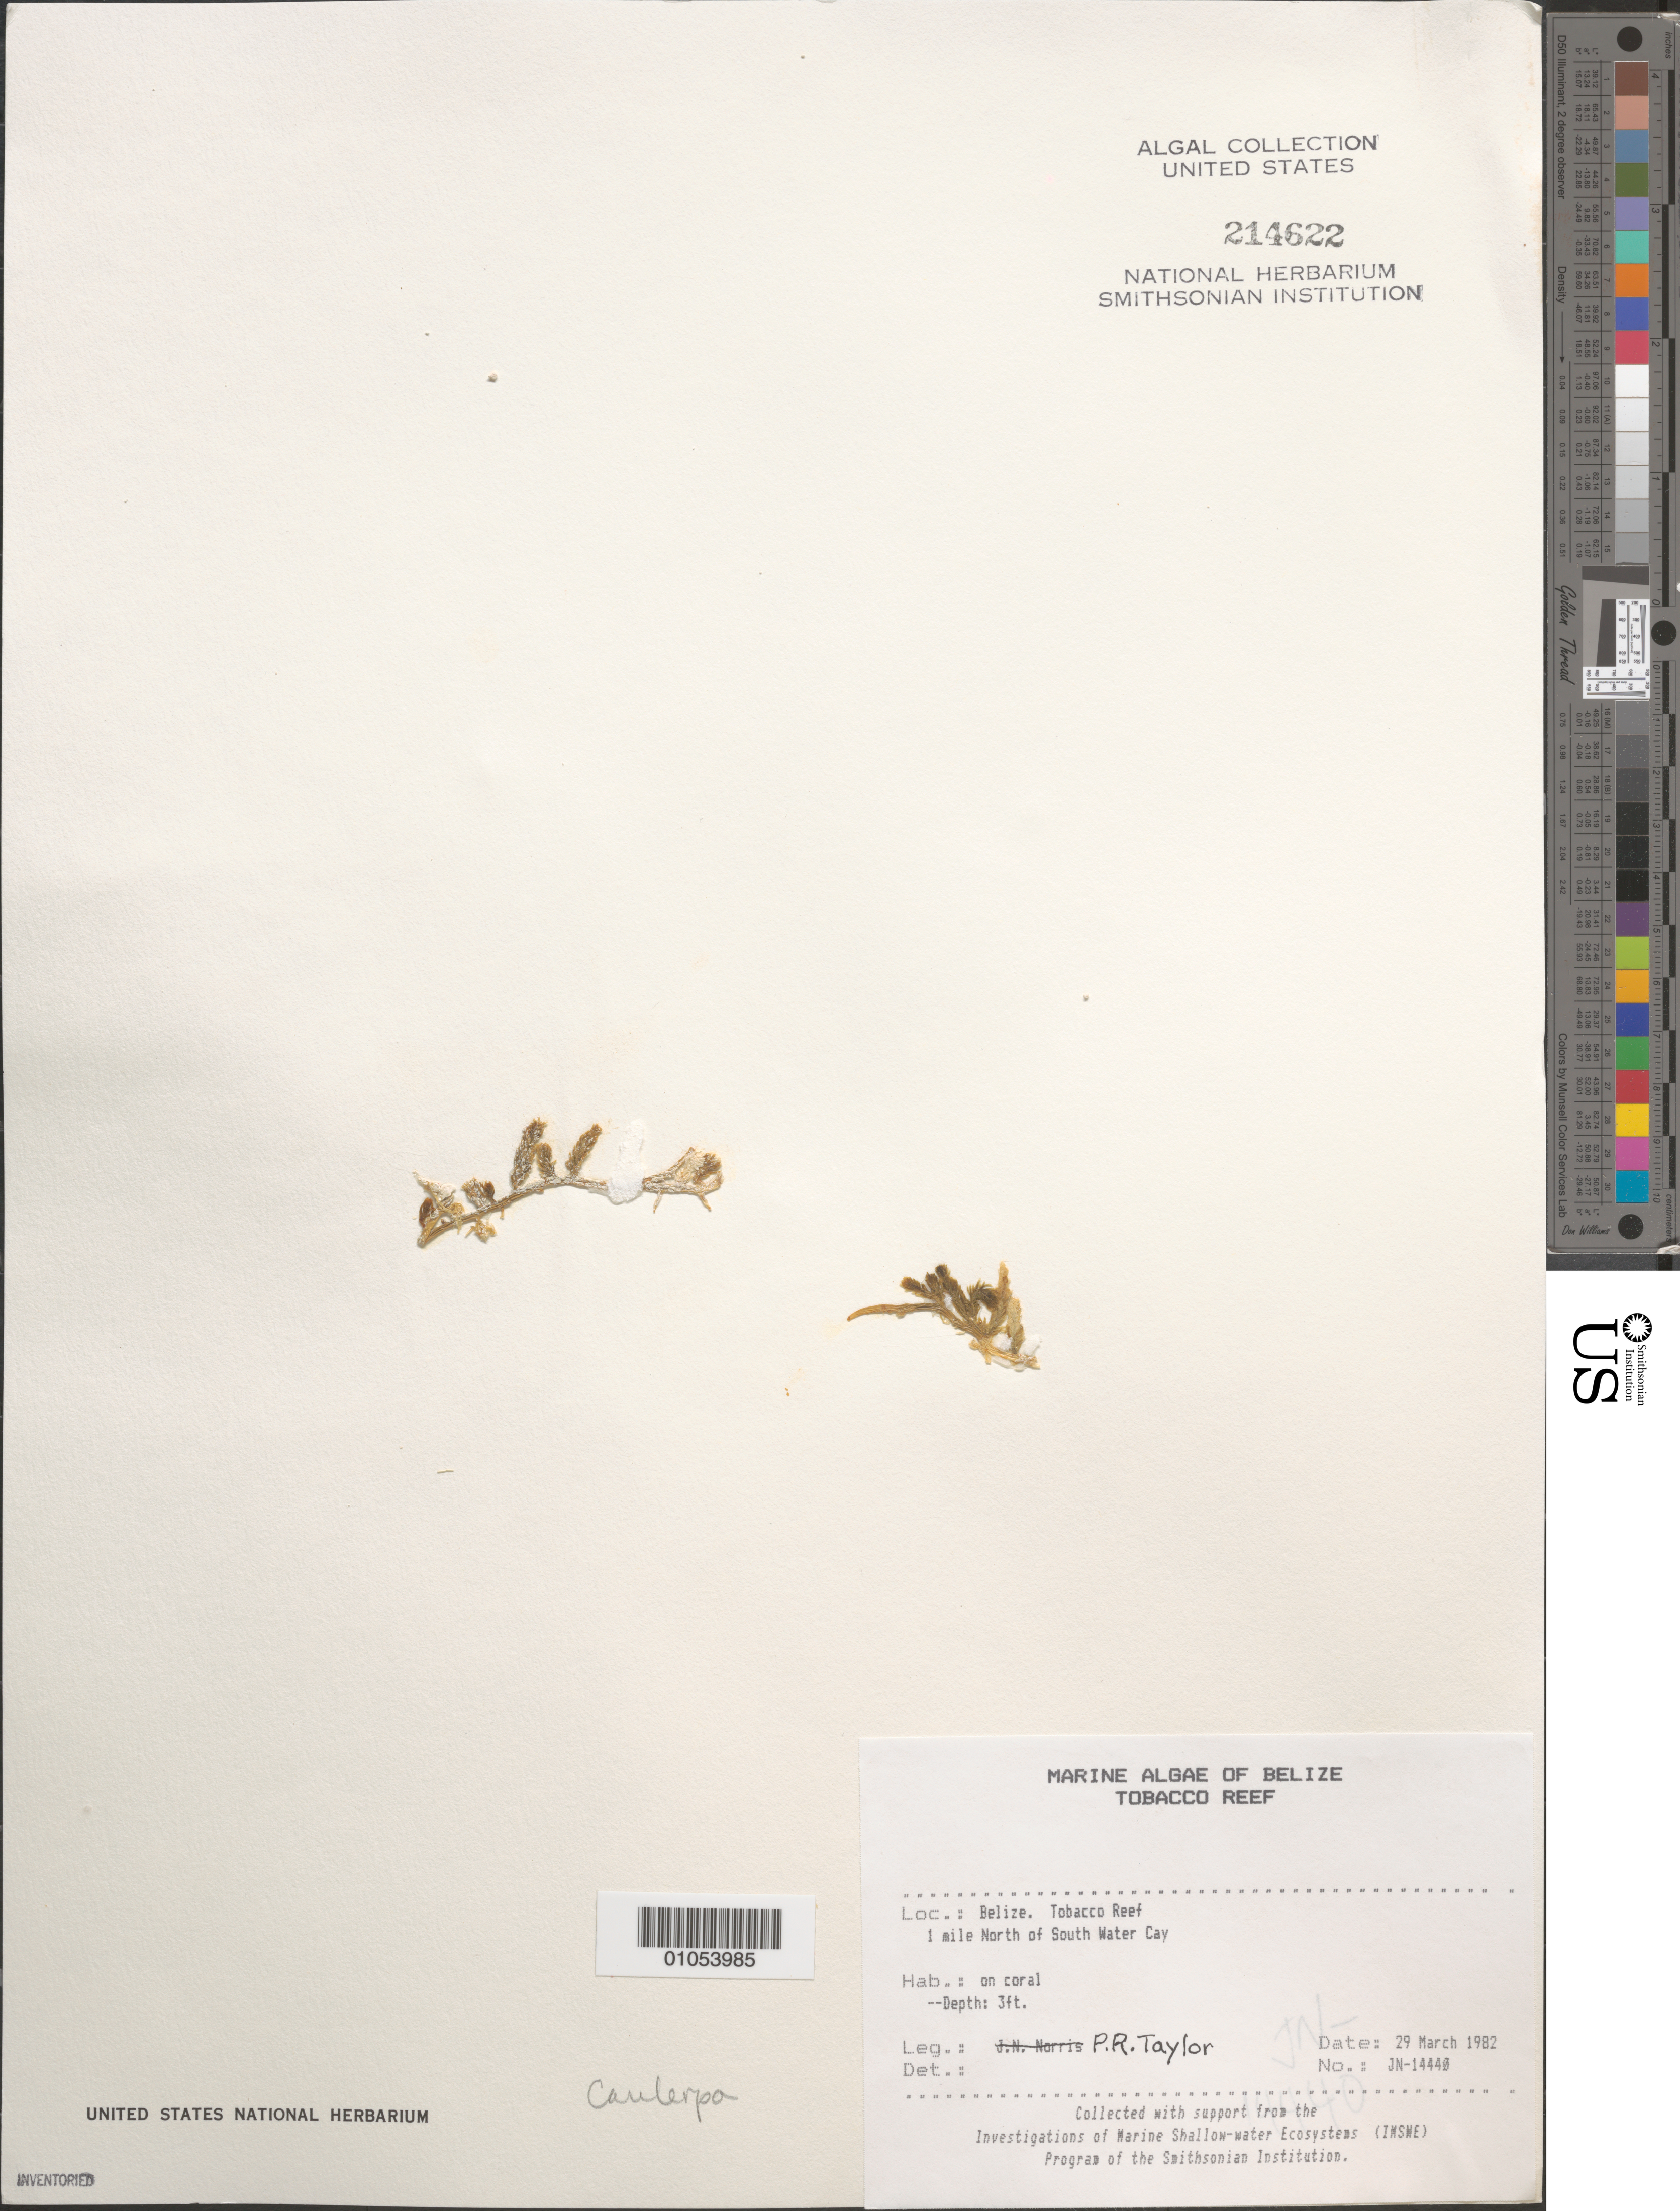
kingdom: Plantae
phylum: Chlorophyta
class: Ulvophyceae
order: Bryopsidales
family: Caulerpaceae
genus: Caulerpa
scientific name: Caulerpa sp.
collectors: P. R. Taylor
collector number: JN-14440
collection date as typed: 29 Mar 1982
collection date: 1982-03-29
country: Belize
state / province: Stann Creek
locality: Tobacco Reef, 1 mile north of South Water Cay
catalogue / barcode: US 214622